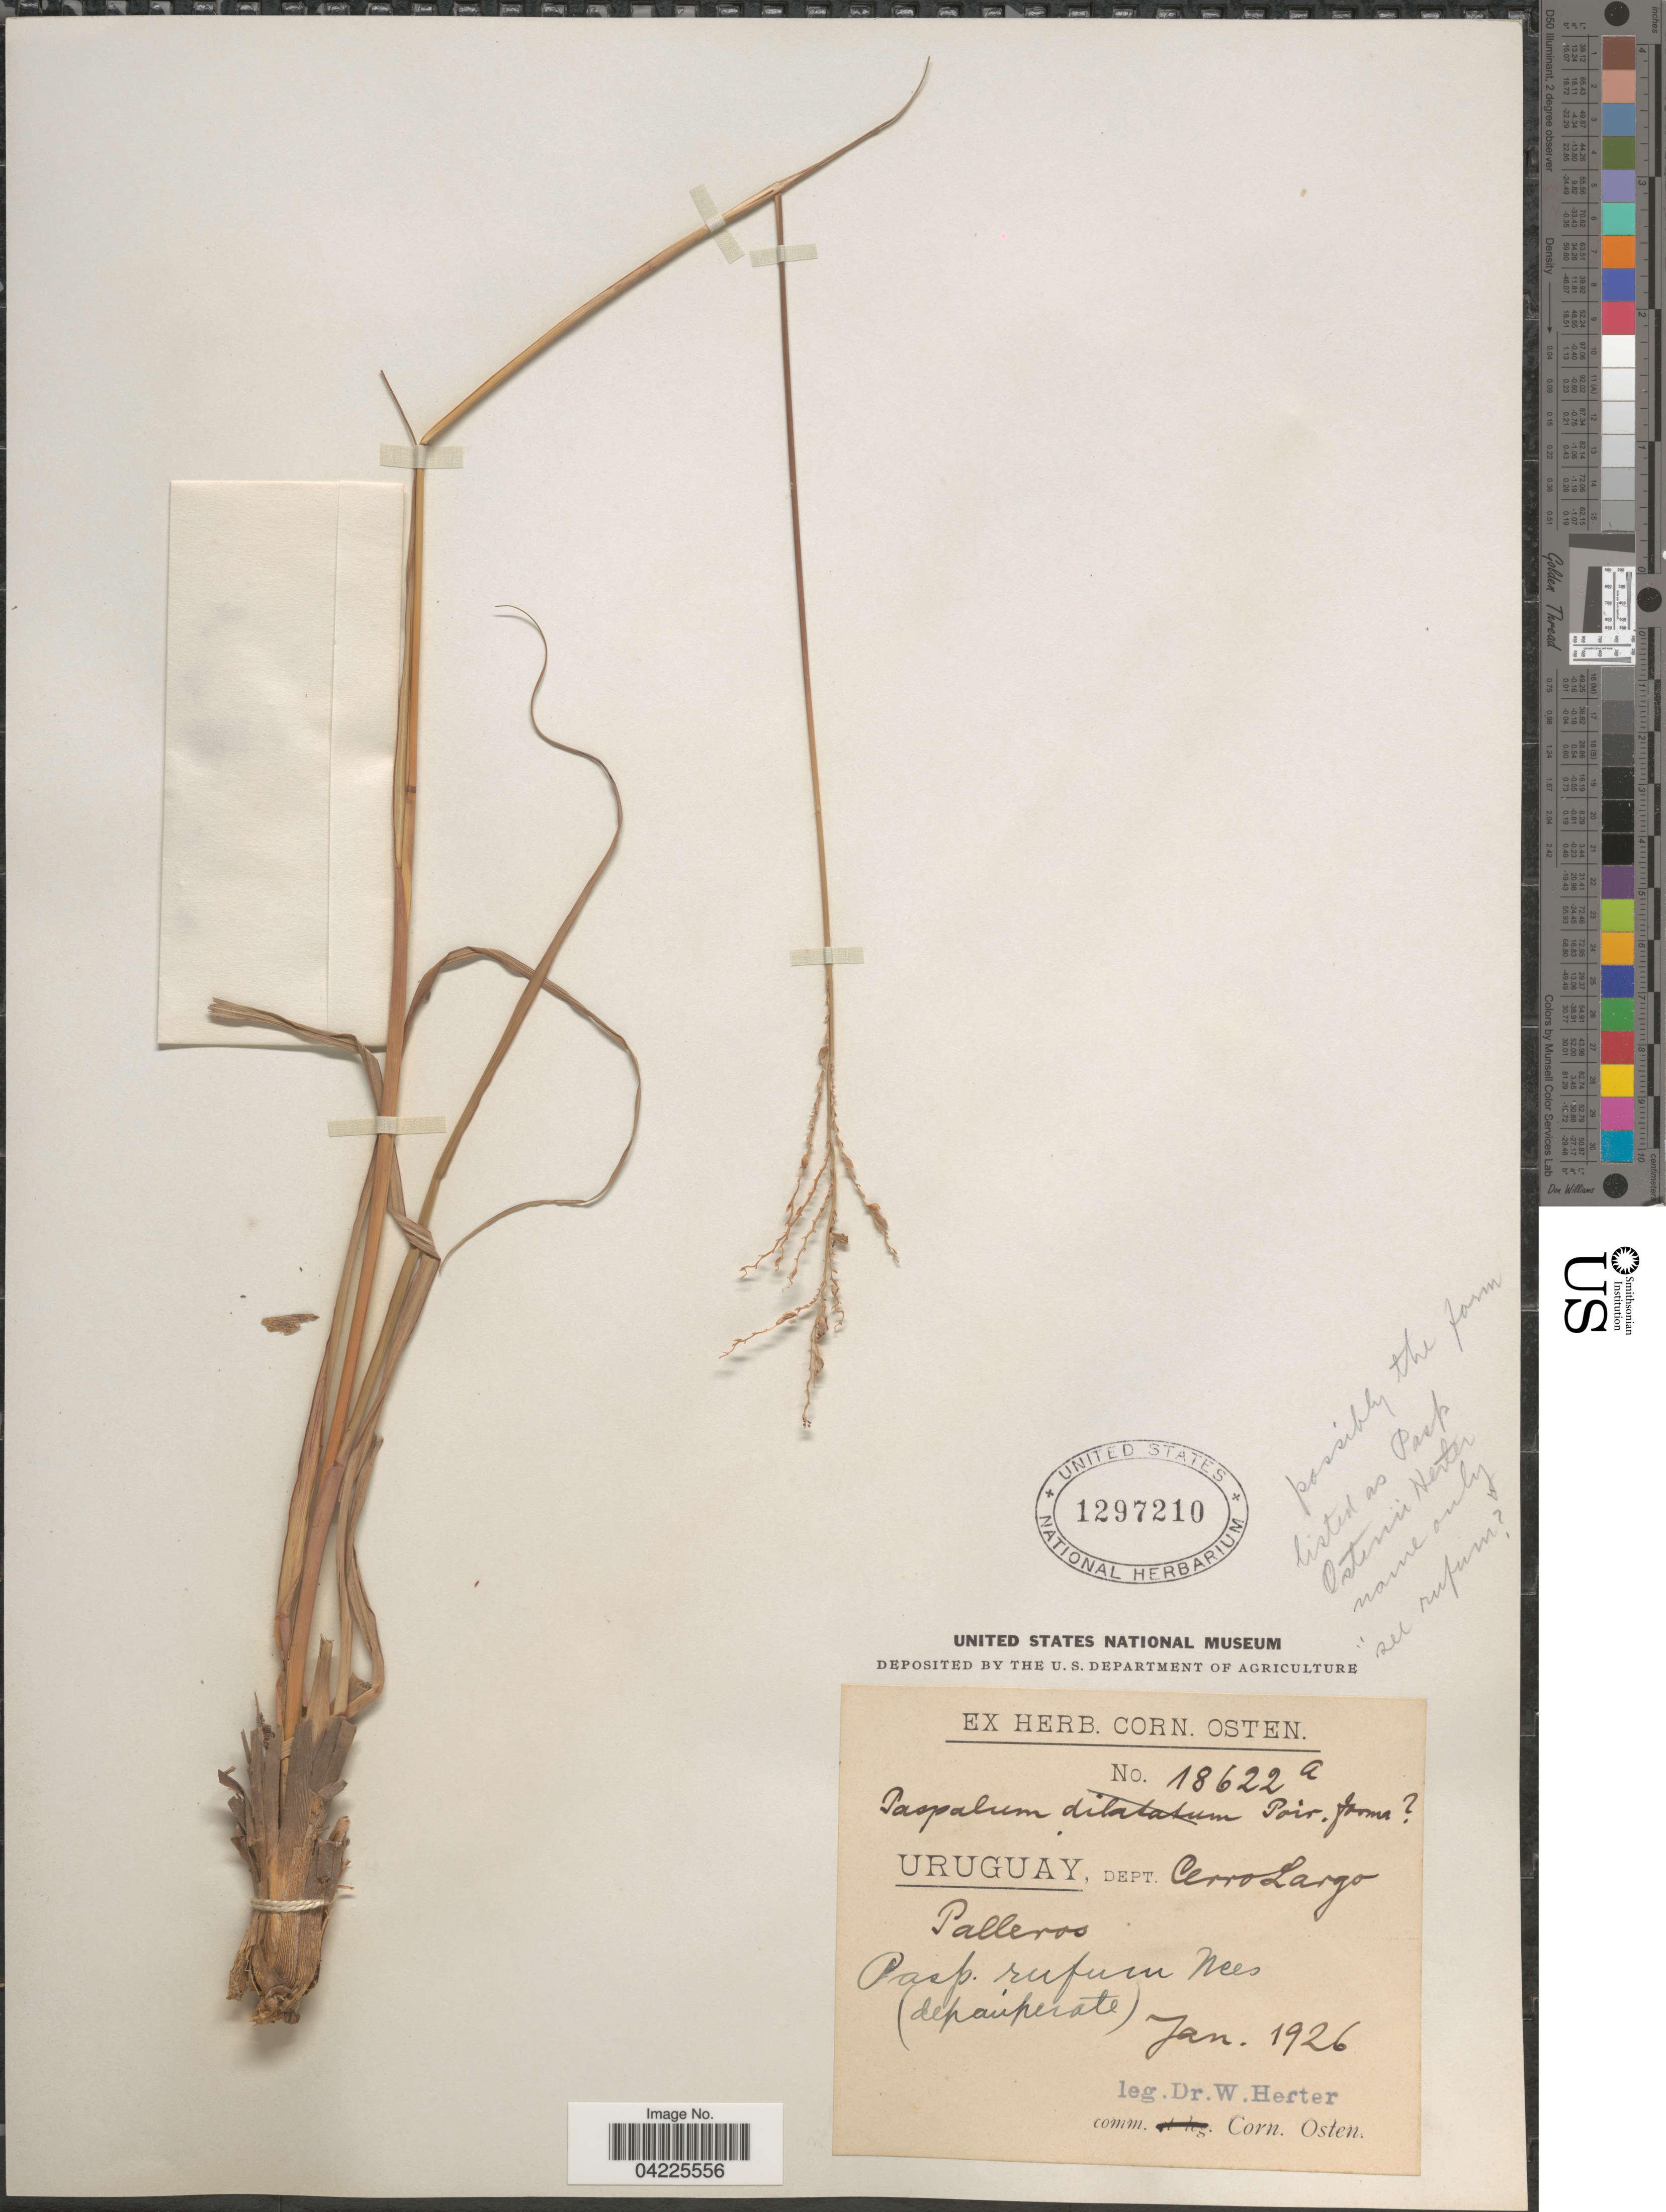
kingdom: Plantae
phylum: Tracheophyta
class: Liliopsida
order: Poales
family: Poaceae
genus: Paspalum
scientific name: Paspalum rufum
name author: Nees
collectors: W. G. Herter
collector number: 18622a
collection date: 1926-01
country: Uruguay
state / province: Cerro Largo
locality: Dept. Cerro Largo. Palleros.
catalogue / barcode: US 1297210